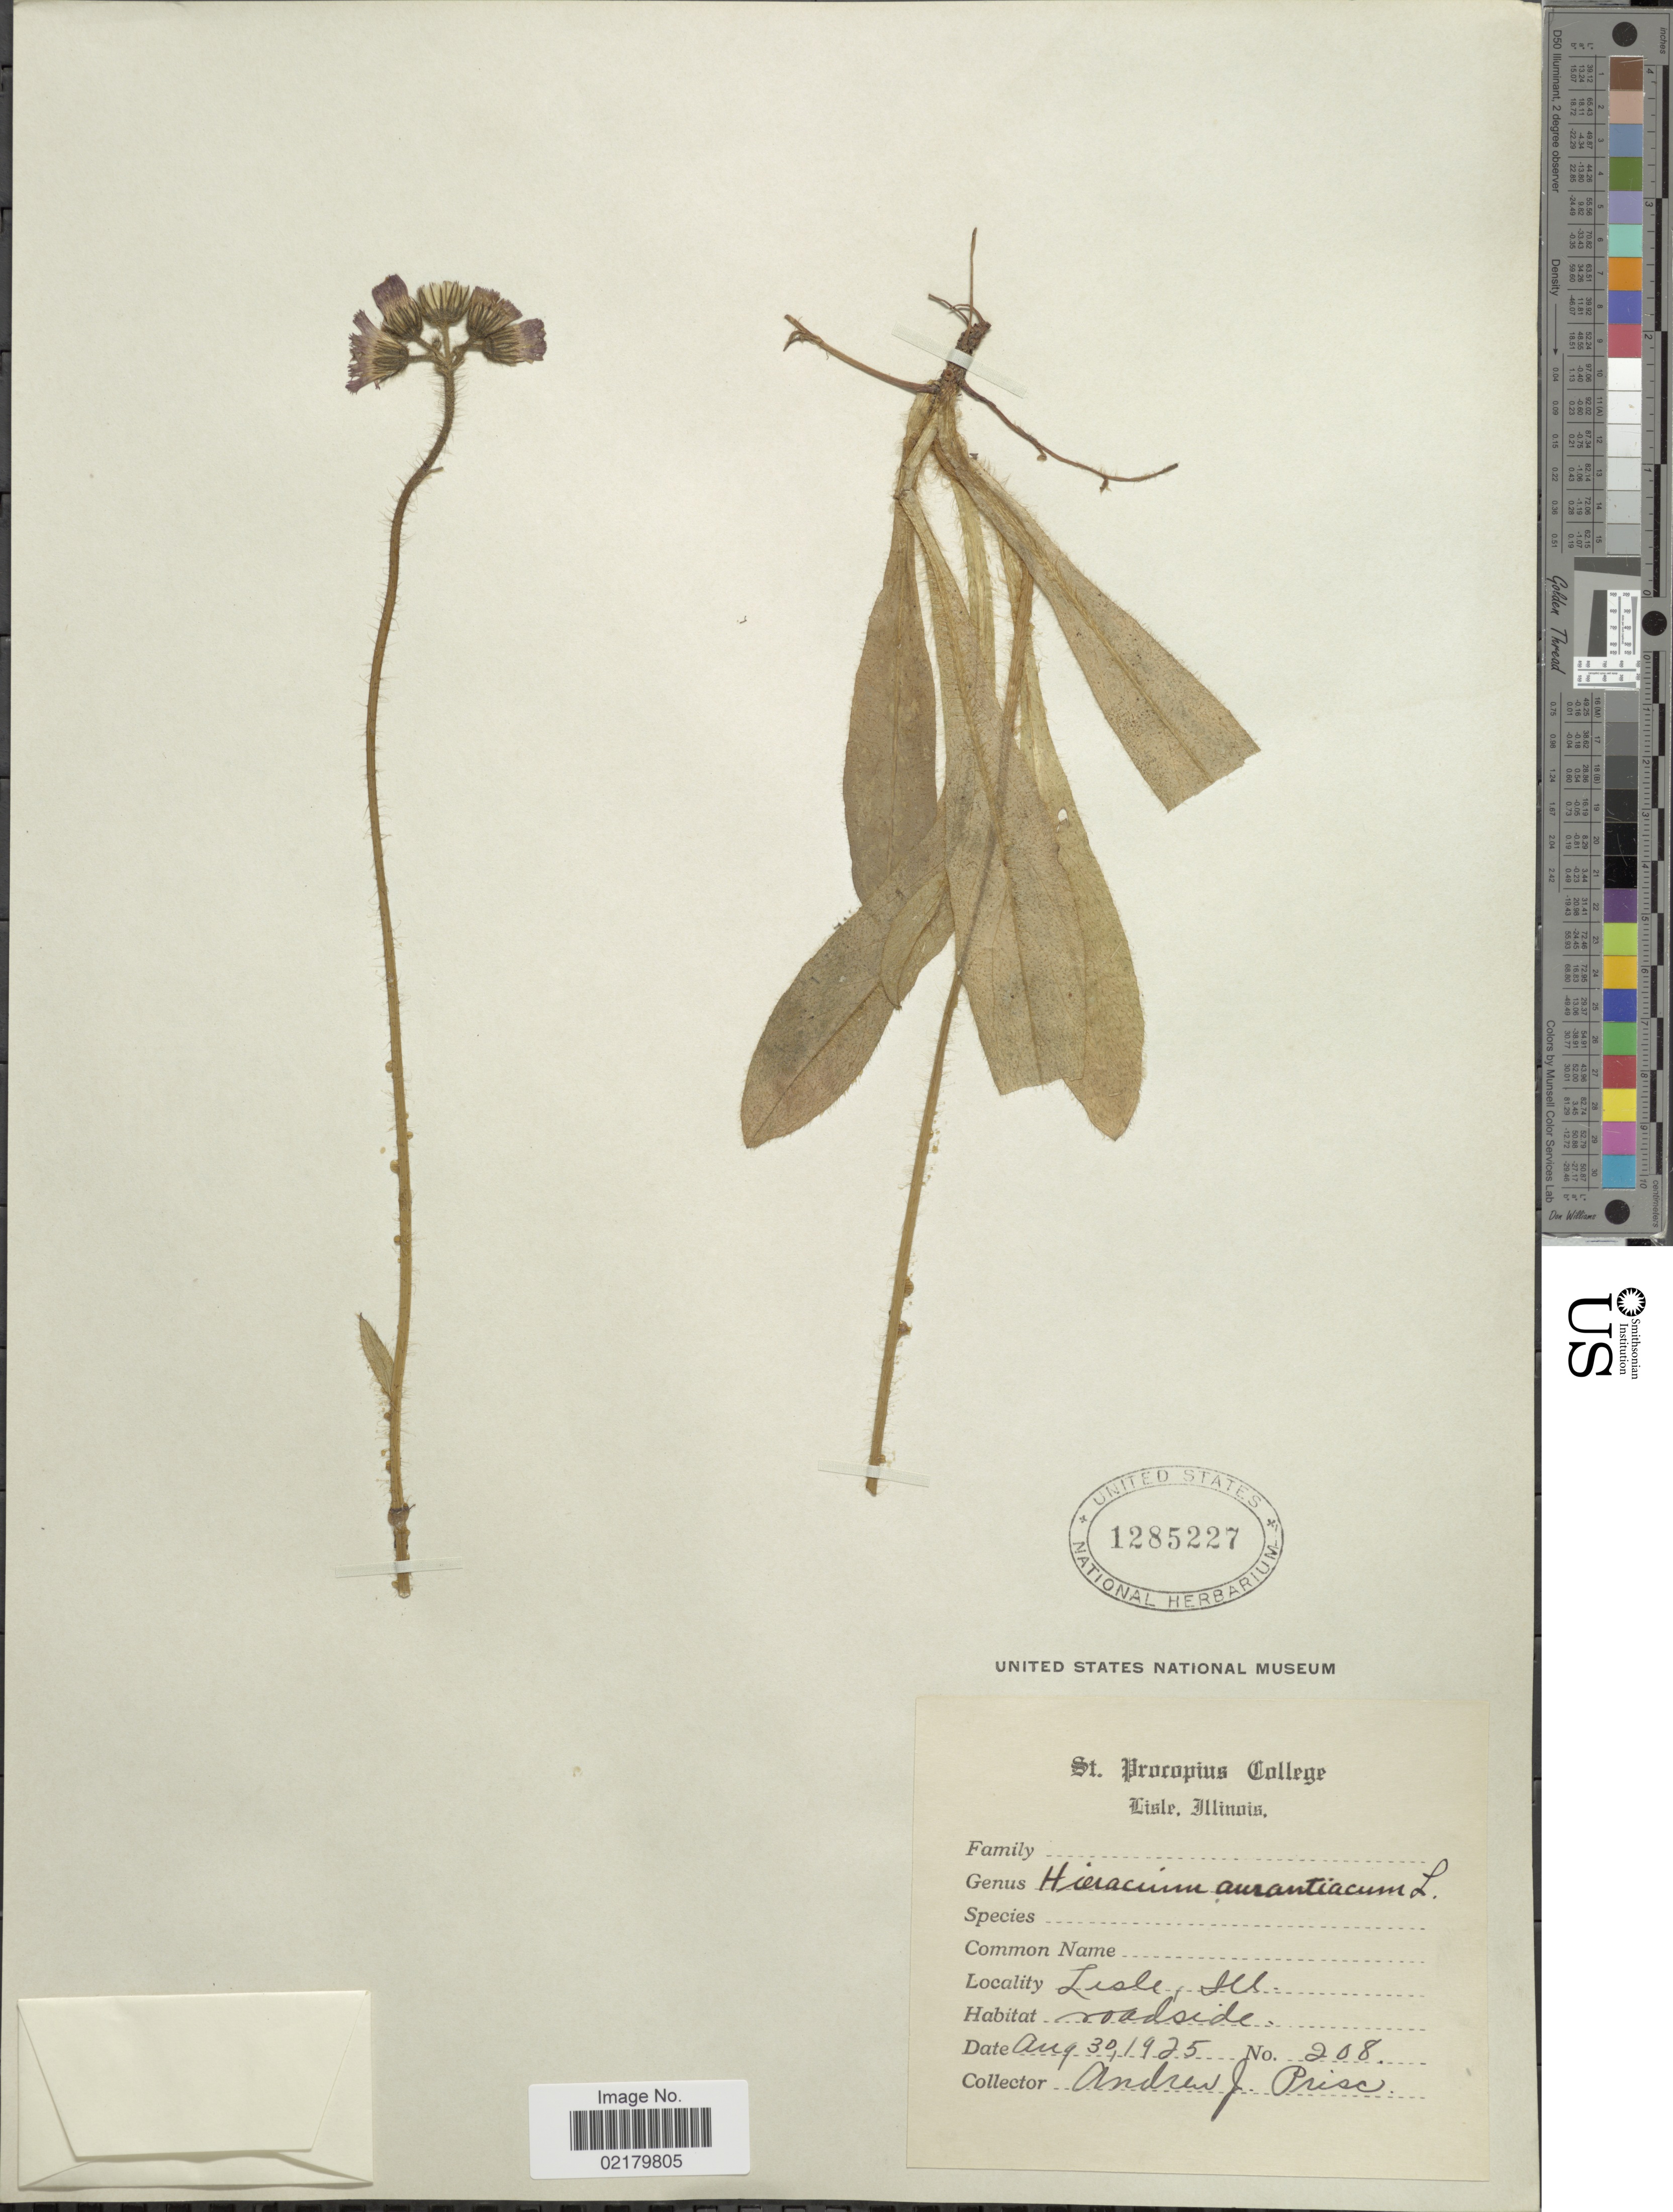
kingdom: Plantae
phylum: Tracheophyta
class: Magnoliopsida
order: Asterales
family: Asteraceae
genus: Pilosella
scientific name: Pilosella aurantiaca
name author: (L.) F.W. Schultz & Sch. Bip.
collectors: A. Price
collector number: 208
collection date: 1925-08-30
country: United States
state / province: Illinois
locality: Lisle, roadside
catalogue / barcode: US 1285227